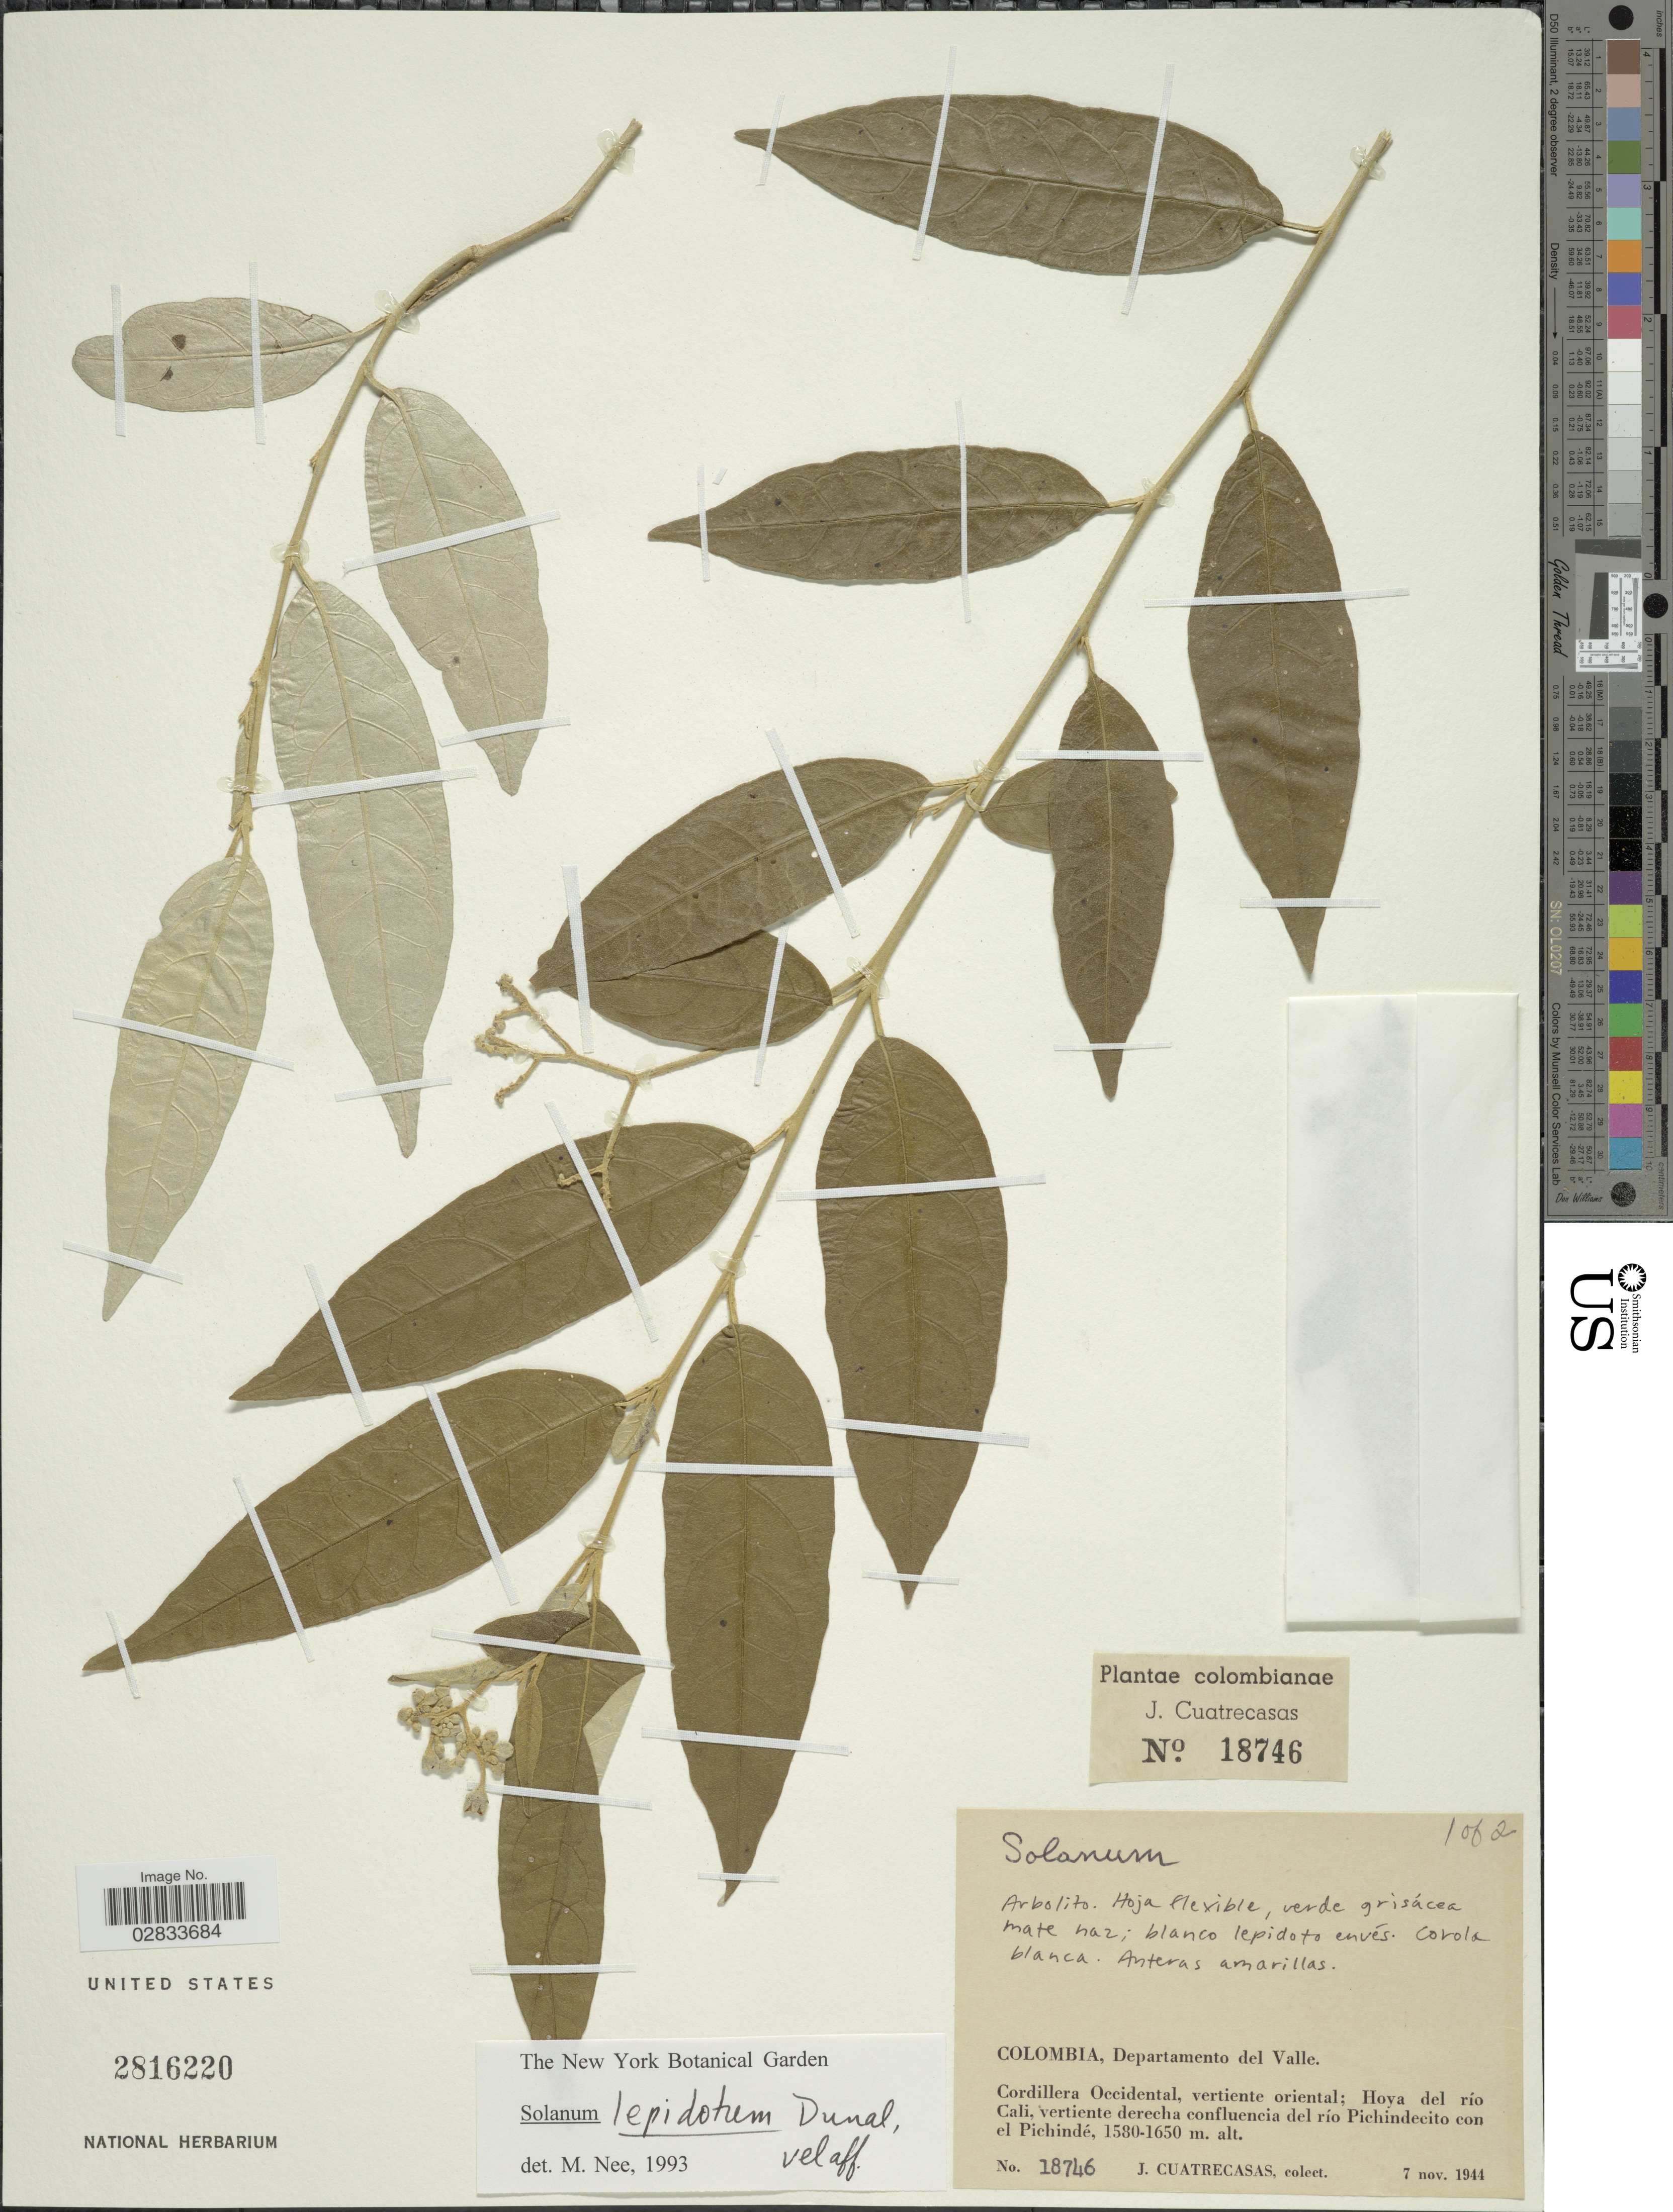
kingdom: Plantae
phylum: Tracheophyta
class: Magnoliopsida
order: Solanales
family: Solanaceae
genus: Solanum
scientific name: Solanum lepidotum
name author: Humb. & Bonpl. ex Dunal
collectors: J. Cuatrecasas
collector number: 18746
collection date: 1944-11-07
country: Colombia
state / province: Valle del Cauca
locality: Departamento del Valle, Cordillera Occidental: vertiente oriental; Hoya del río Cali, vertiente derecha confluencia del río Pichindecito con el Pichindé.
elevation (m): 1580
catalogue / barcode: US 2816220